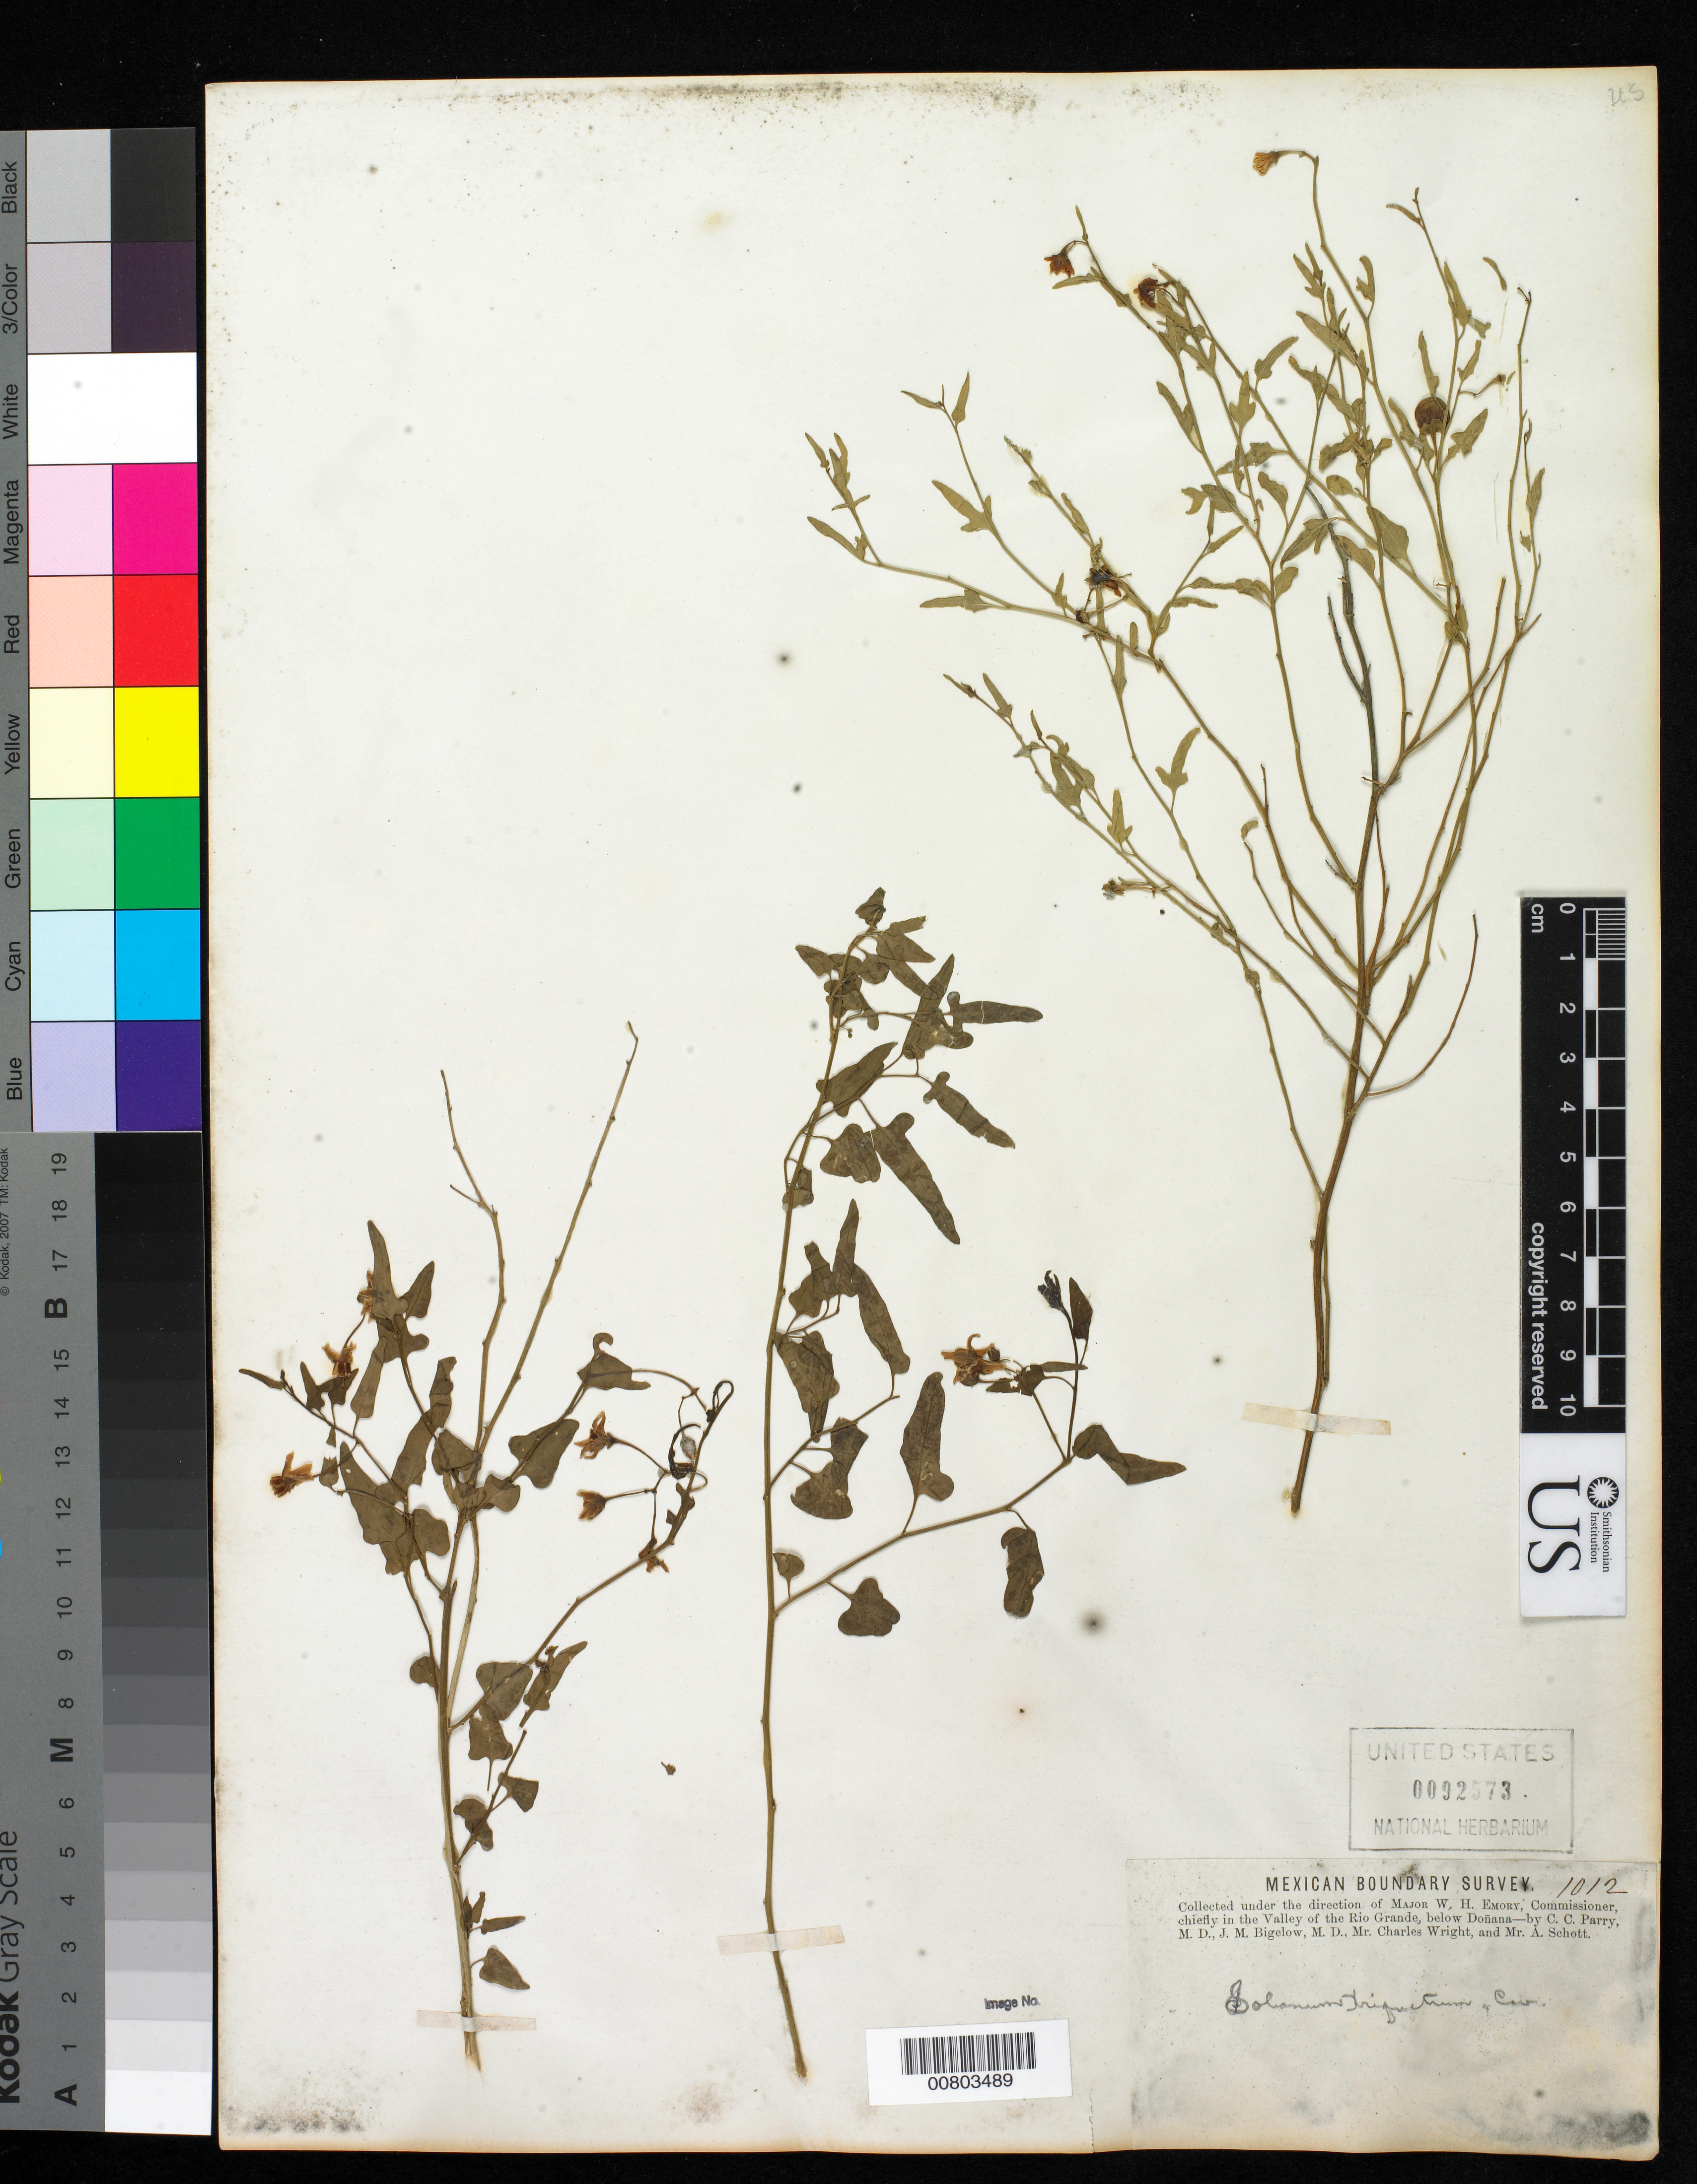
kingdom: Plantae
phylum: Tracheophyta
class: Magnoliopsida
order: Solanales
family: Solanaceae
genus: Solanum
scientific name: Solanum triquetrum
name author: Cav.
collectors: C. C. Parry, J. M. Bigelow, C. Wright & A. C. V. Schott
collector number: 1012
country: United States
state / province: New Mexico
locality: Valley of the Rio Grande, below Doñana, New Mexico.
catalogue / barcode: US 92573